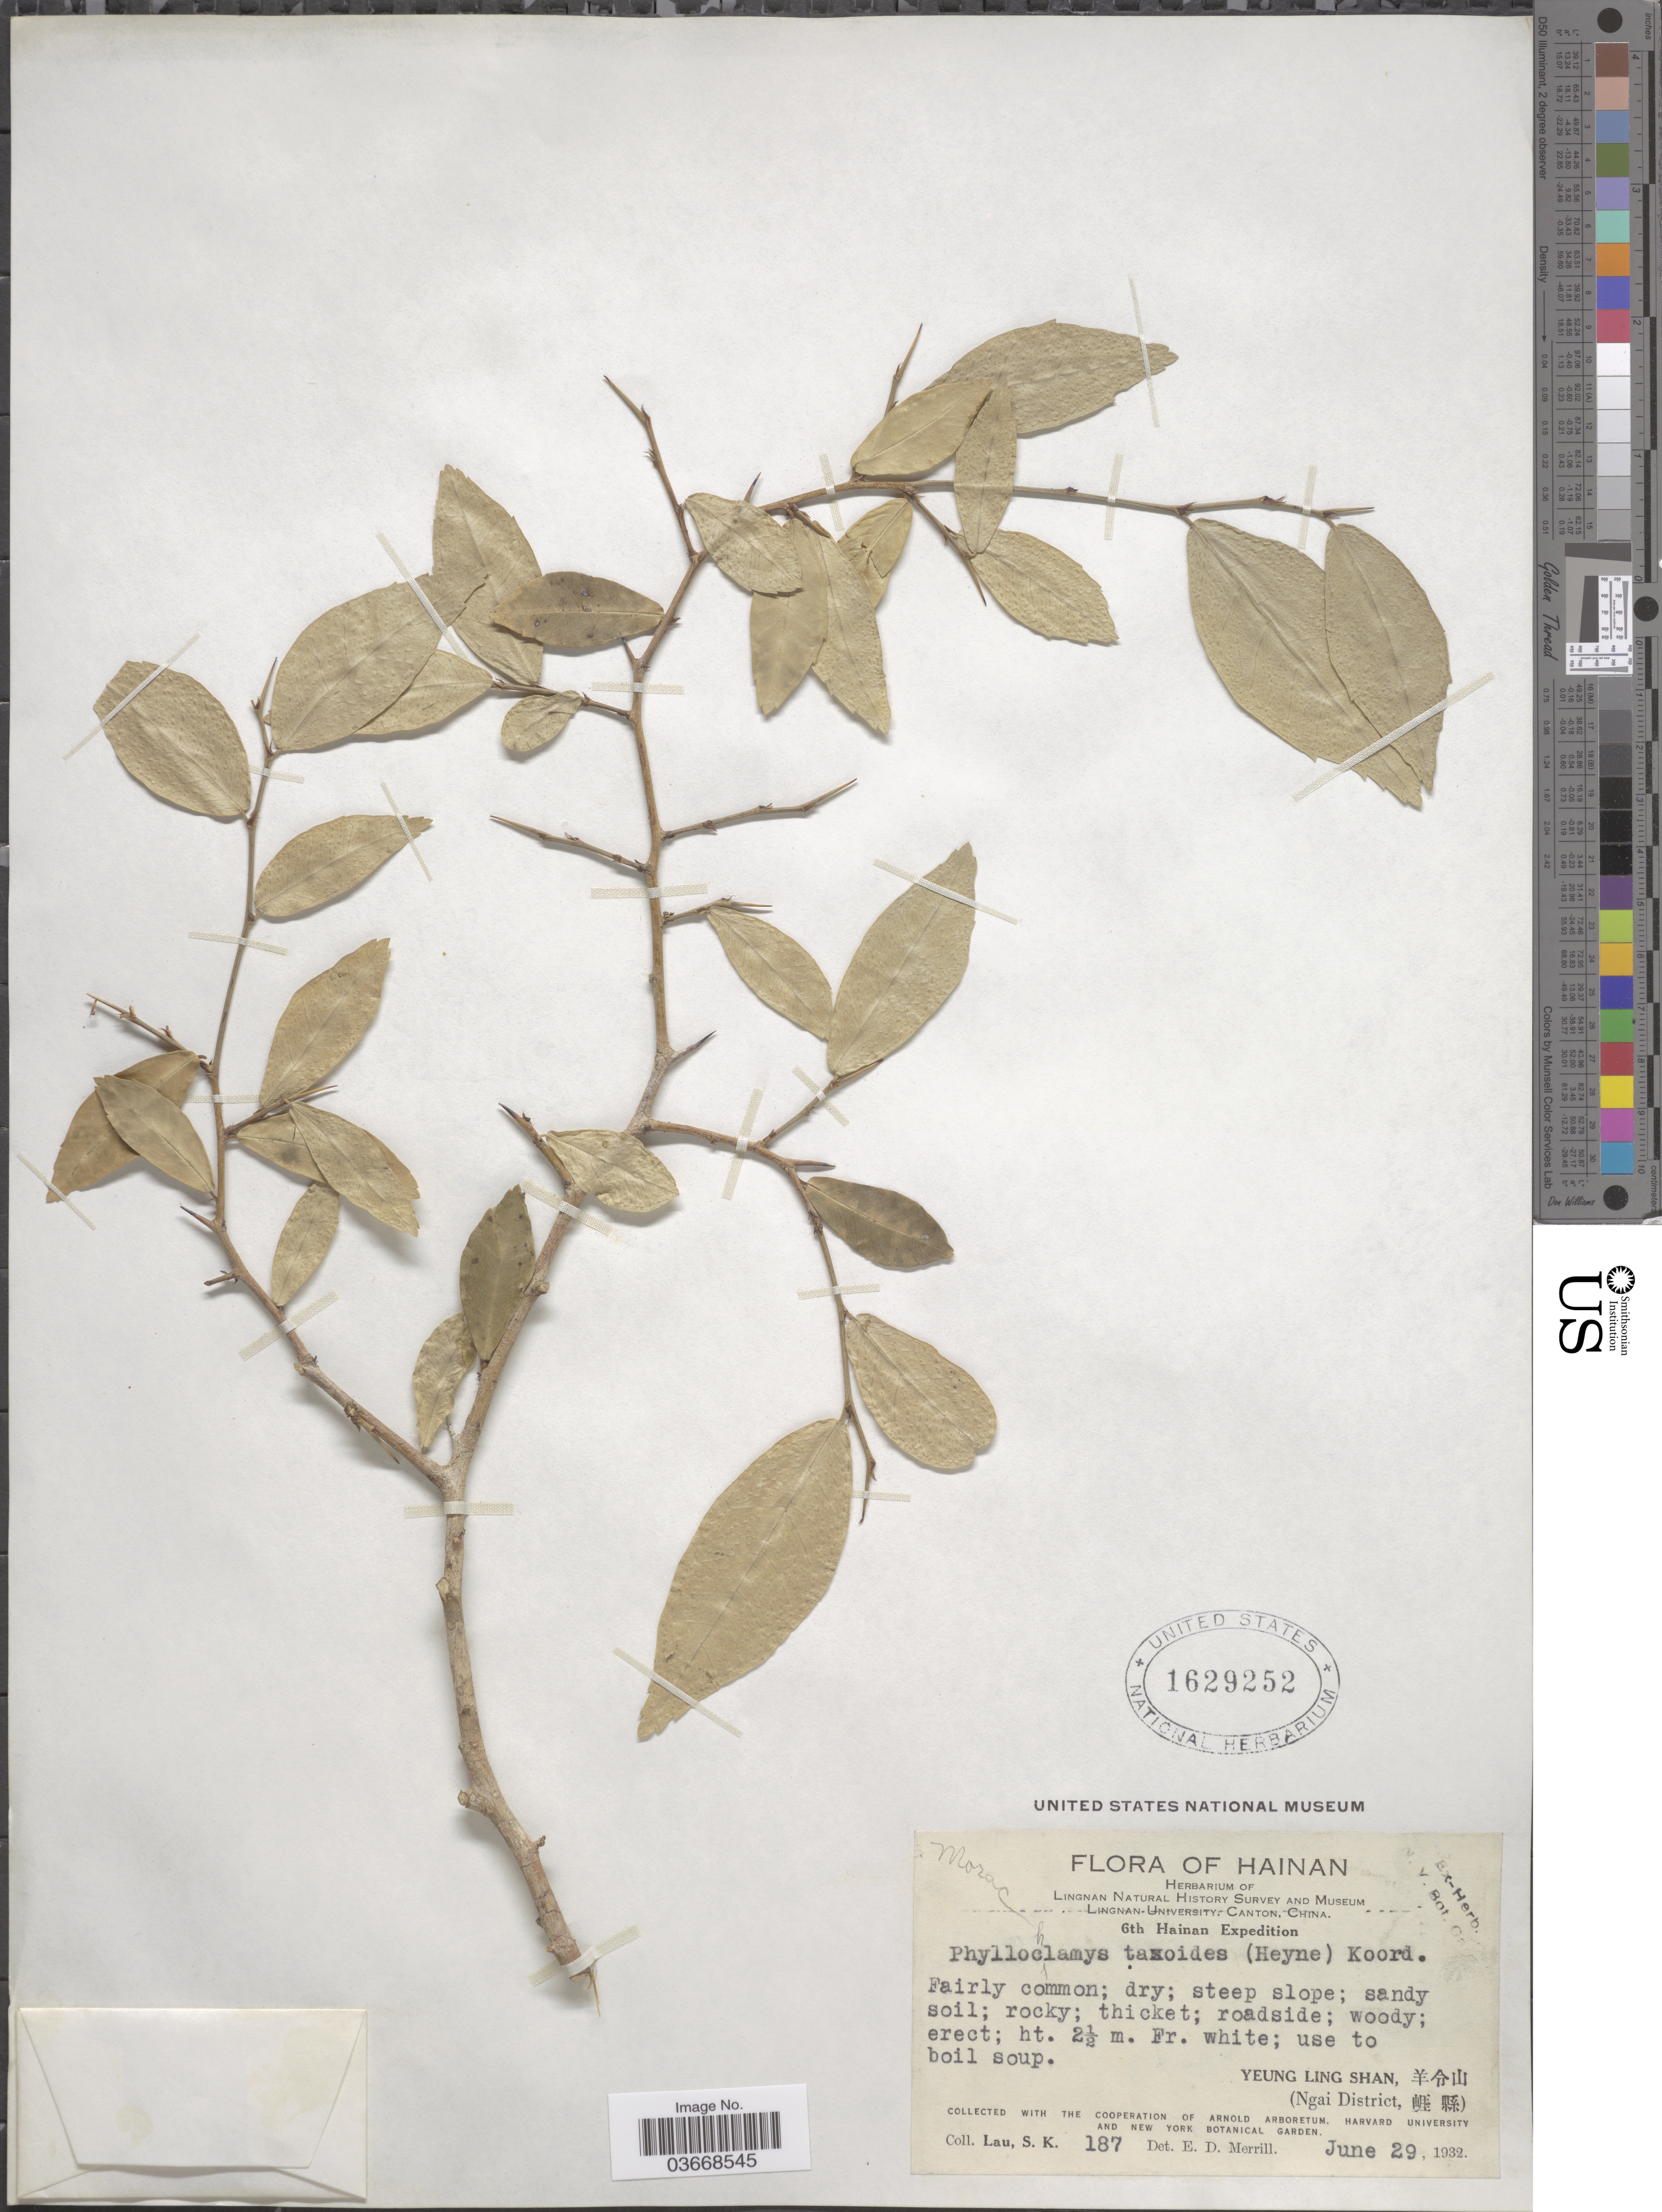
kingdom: Plantae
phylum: Tracheophyta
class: Magnoliopsida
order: Rosales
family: Moraceae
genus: Taxotrophis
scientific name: Taxotrophis taxoides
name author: (B. Heyne ex Roth) Chew ex E. M. Gardner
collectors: S. K. Lau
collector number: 187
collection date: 1932-06-29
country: China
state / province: Hainan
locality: Yueng Ling Shan. (Ngai District).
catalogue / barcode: US 1629252